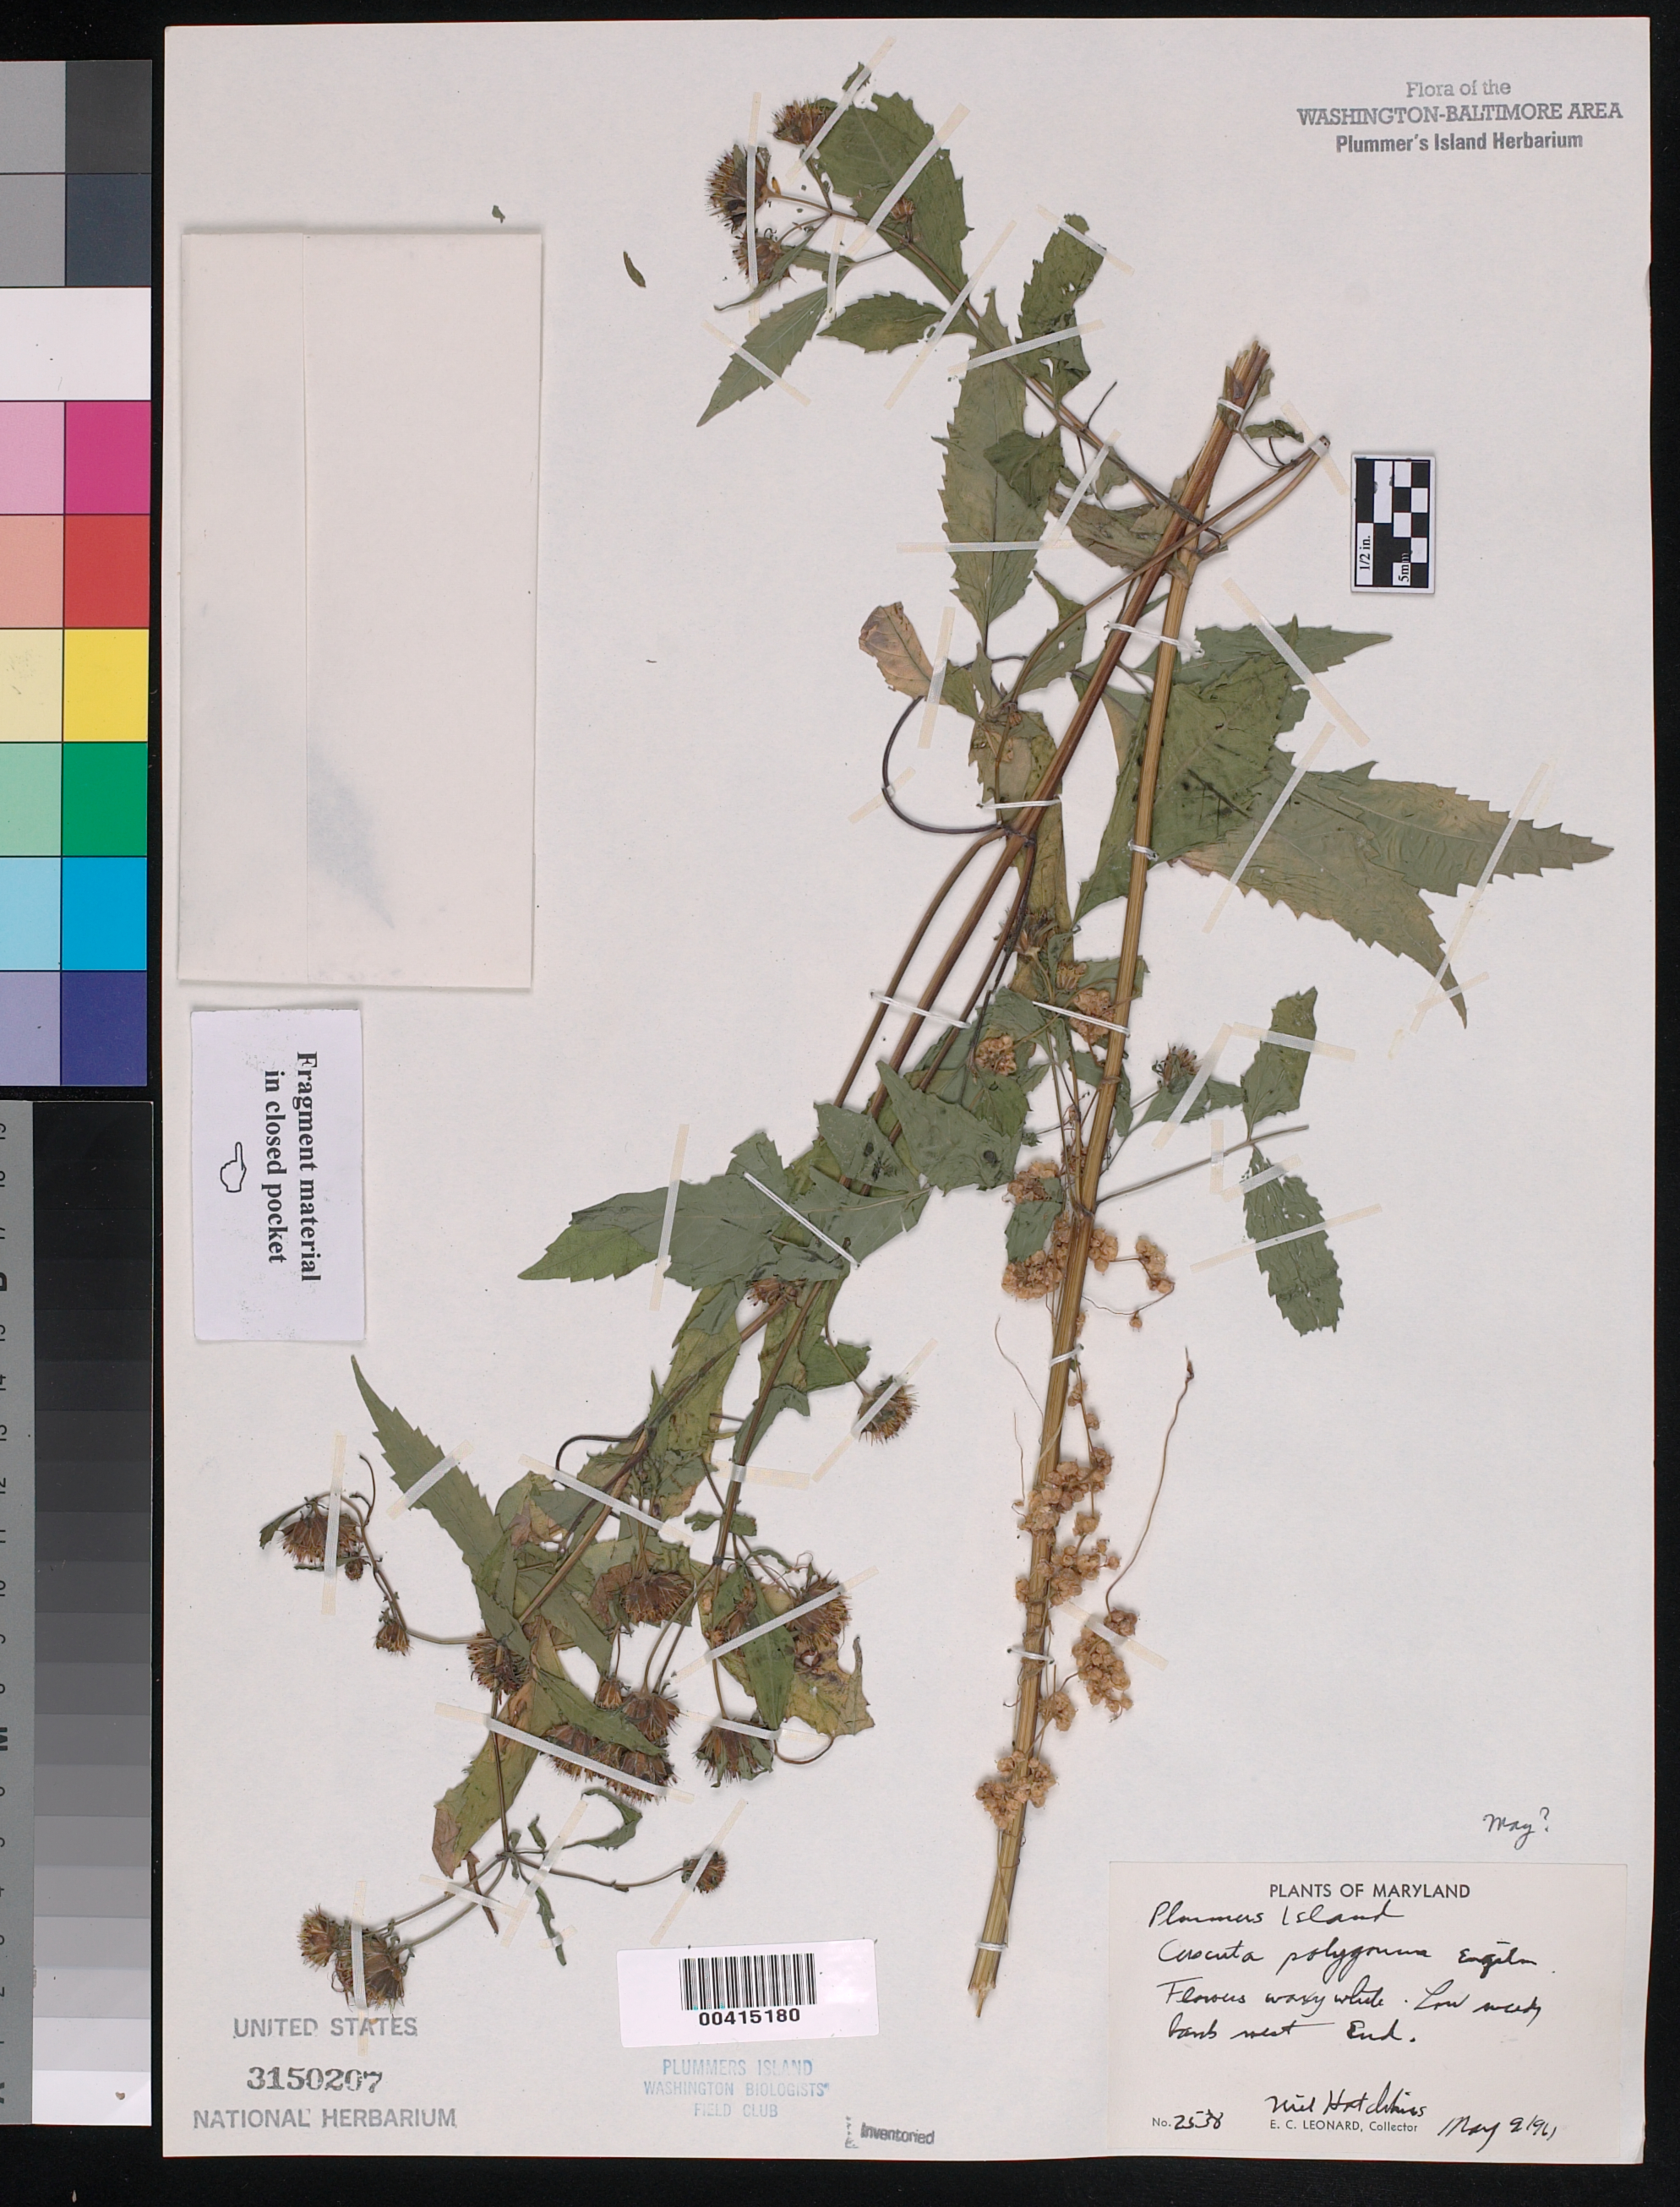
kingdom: Plantae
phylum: Tracheophyta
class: Magnoliopsida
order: Solanales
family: Convolvulaceae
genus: Cuscuta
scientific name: Cuscuta polygonorum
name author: Engelm.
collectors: E. C. Leonard & N. Hotchkiss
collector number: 2538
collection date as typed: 09 May 1961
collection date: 1961-05-09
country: United States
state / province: Maryland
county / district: Montgomery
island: Plummers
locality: Plummer's Island; west end C. & O. Canal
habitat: Low weedy bank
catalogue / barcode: US 3150207